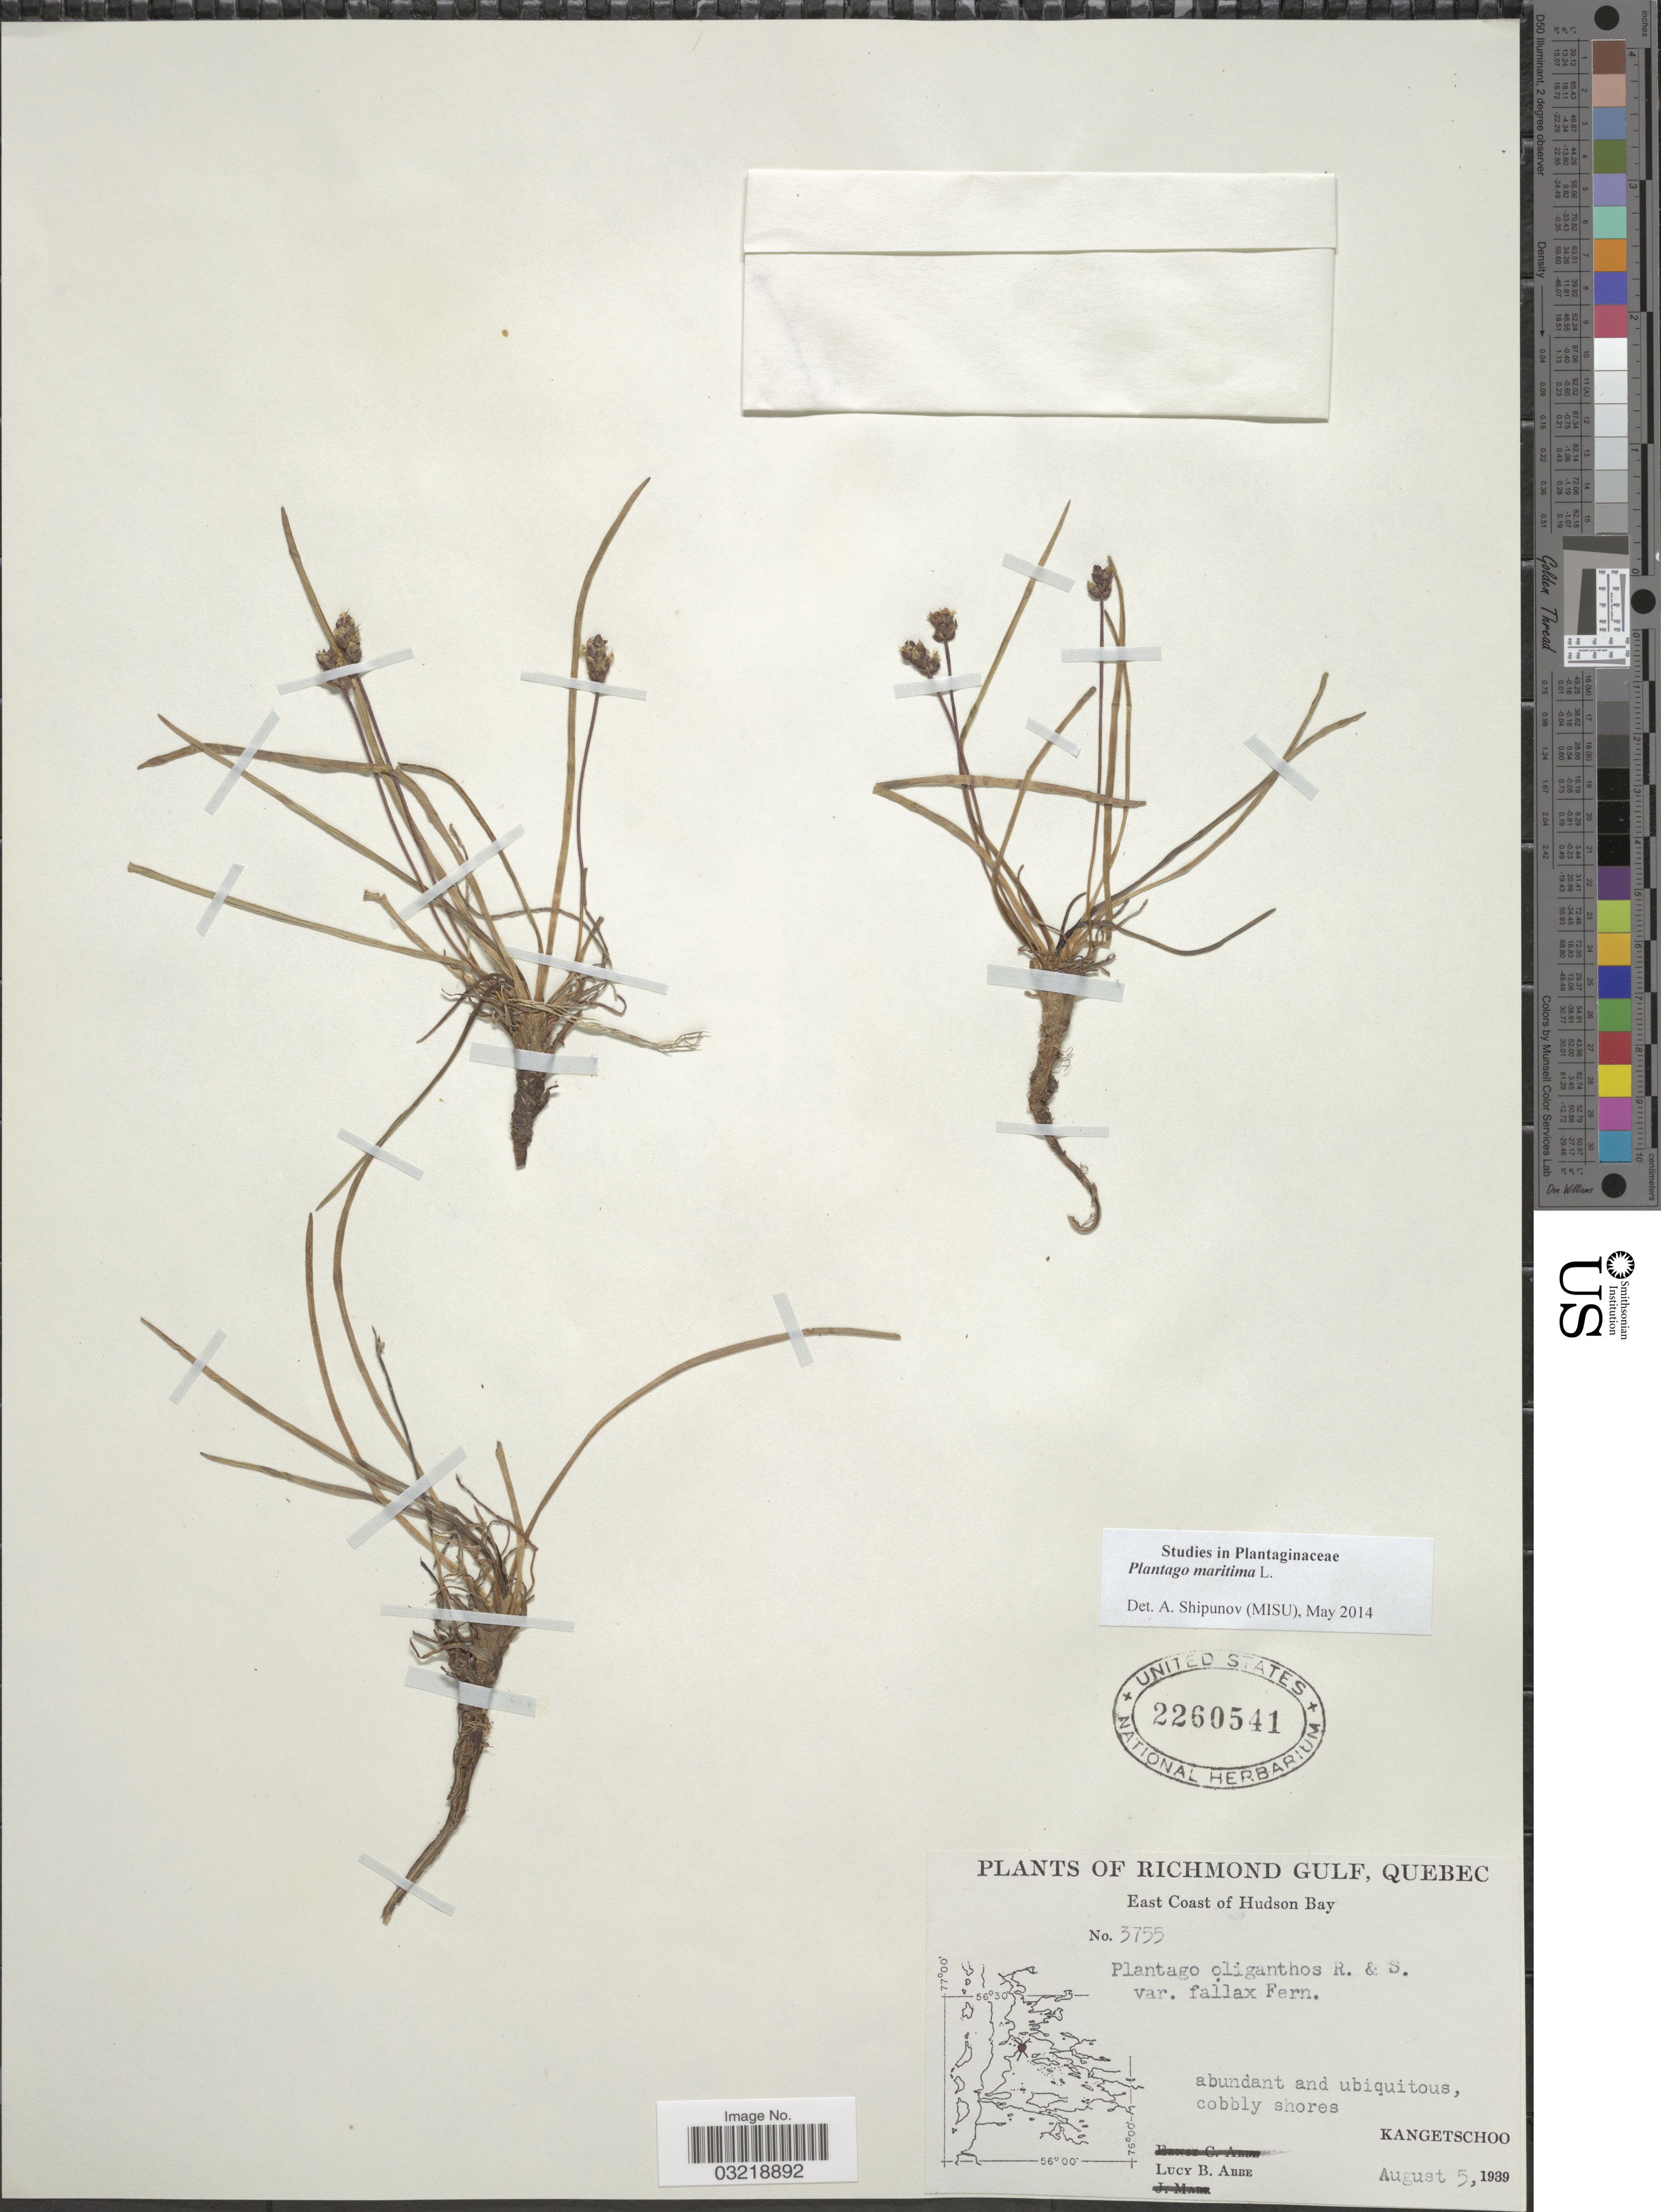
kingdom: Plantae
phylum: Tracheophyta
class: Magnoliopsida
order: Lamiales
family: Plantaginaceae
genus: Plantago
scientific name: Plantago maritima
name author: L.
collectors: L. B. Abbe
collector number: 3755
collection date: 1939-08-05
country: Canada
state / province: Quebec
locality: Richmond Gulf. East Coast of Hudson Bay. Cobbly shores Kangetschoo.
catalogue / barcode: US 2260541